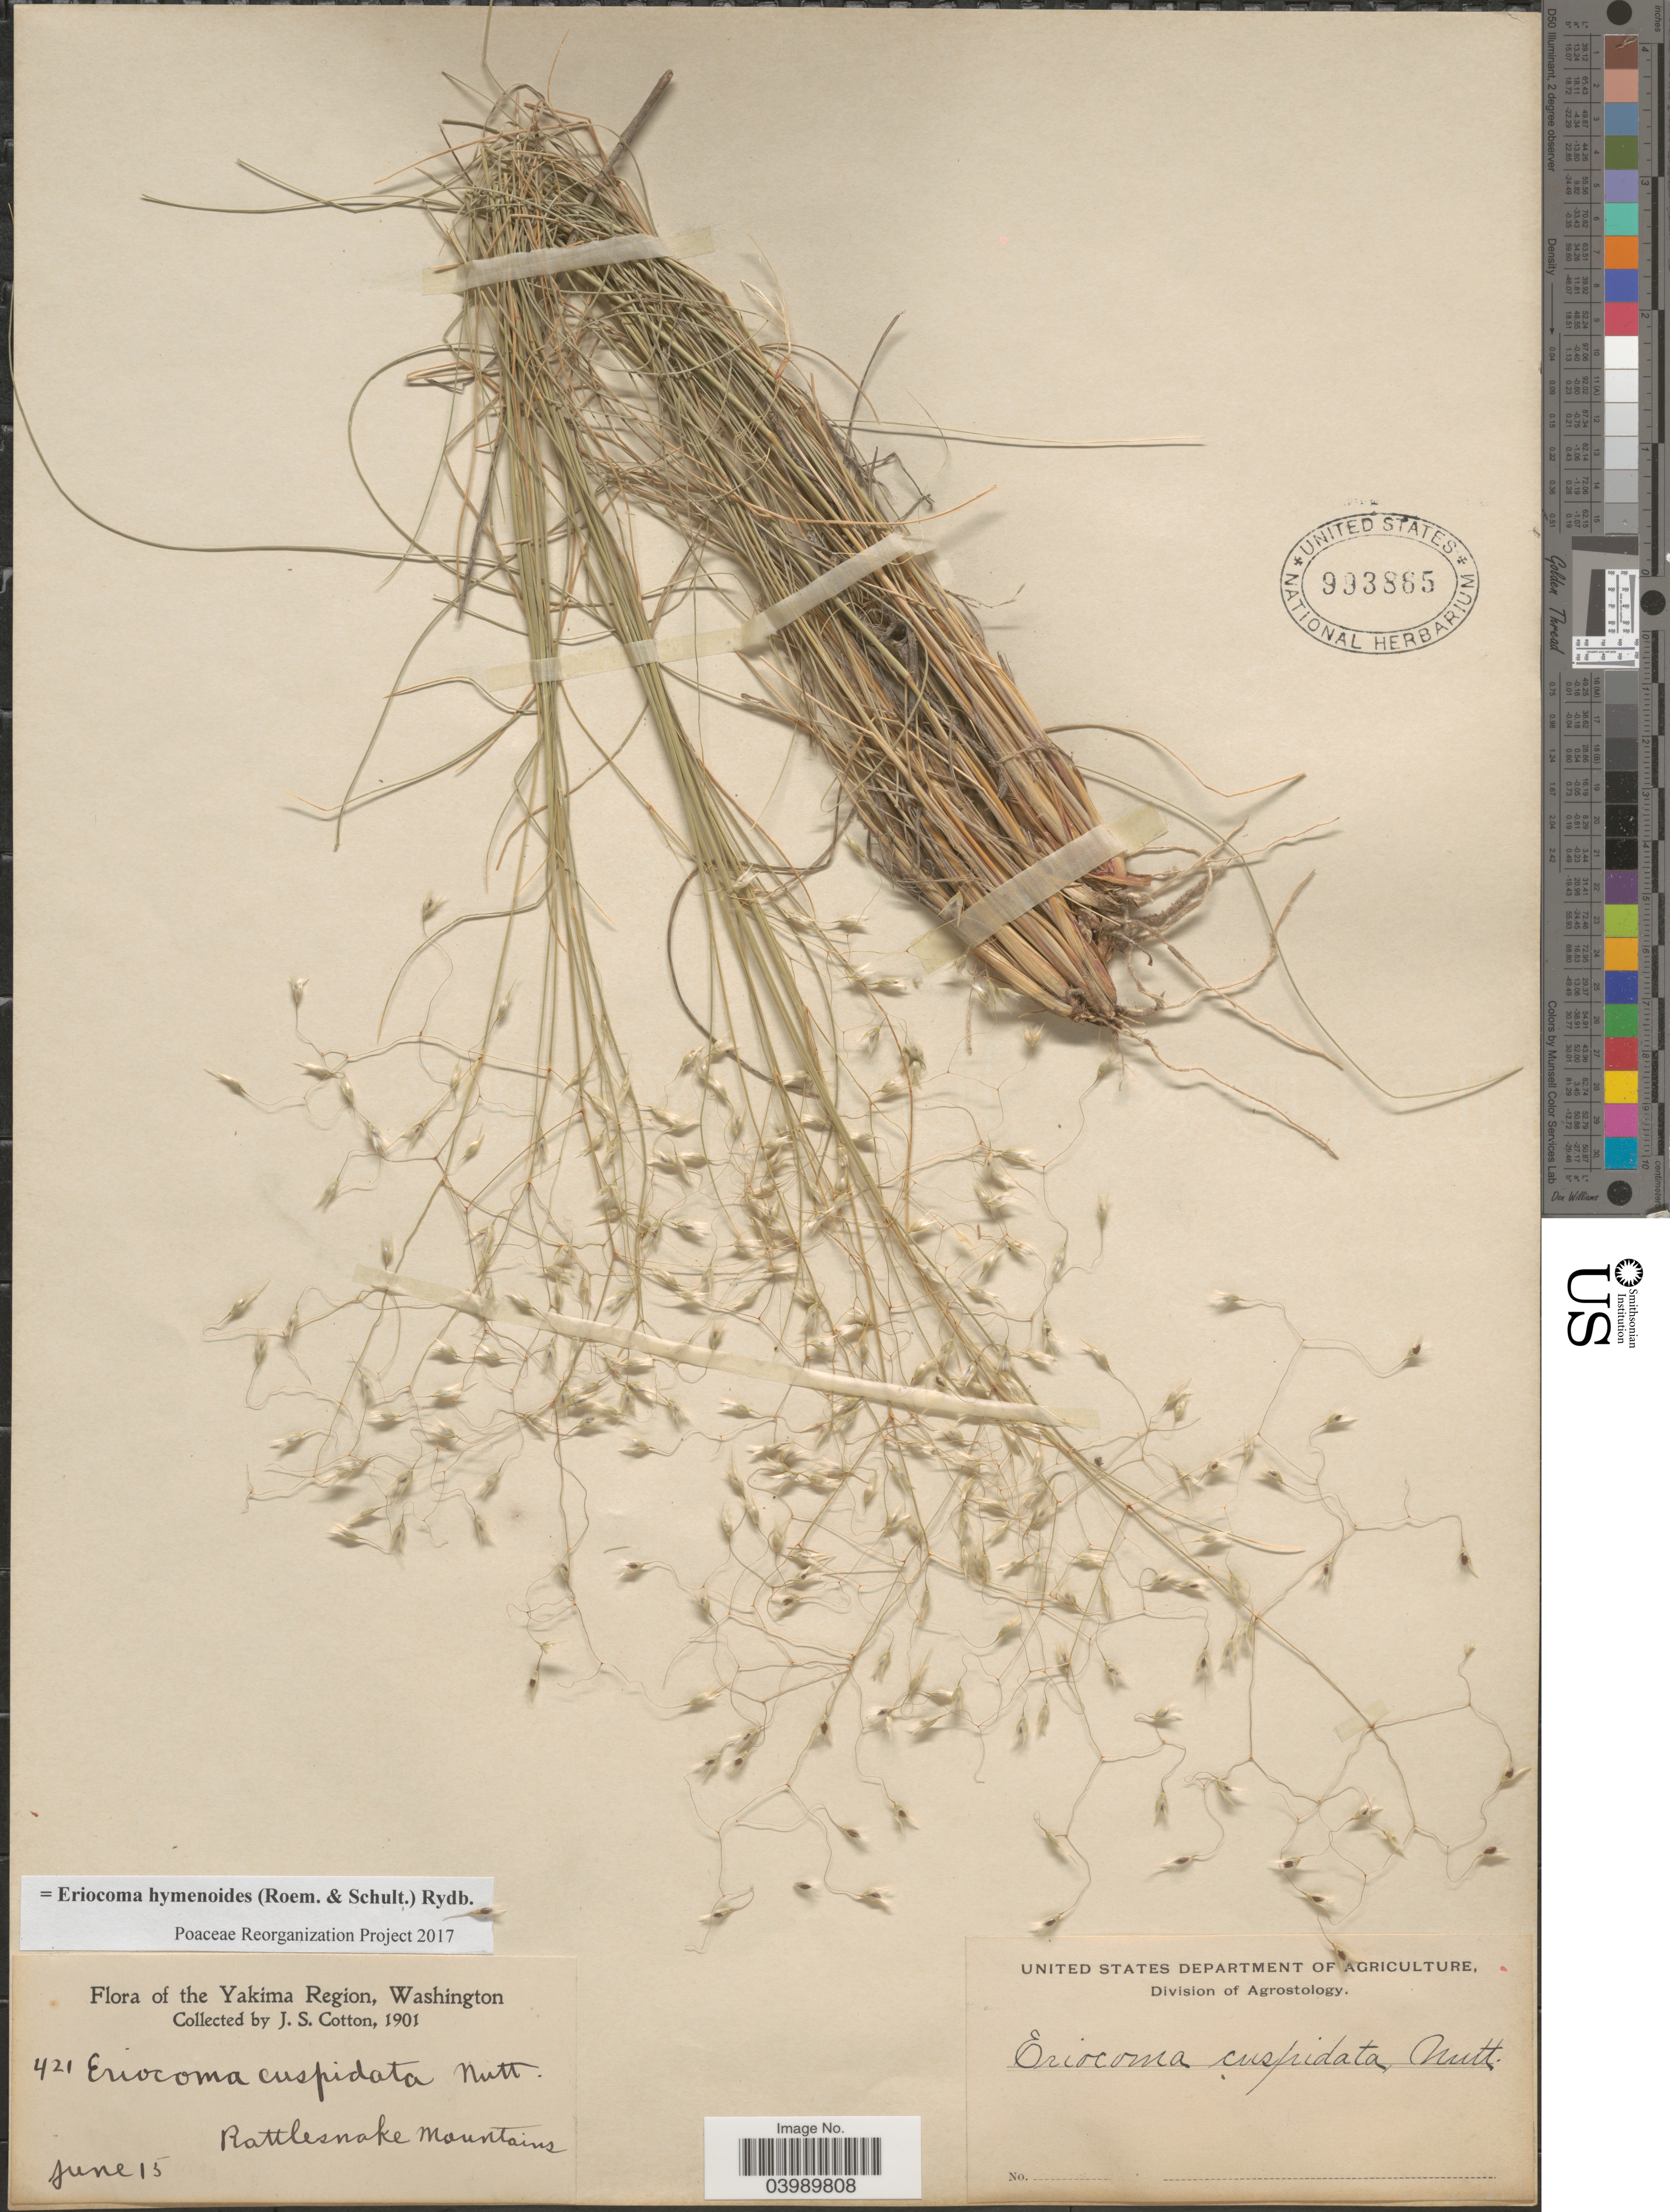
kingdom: Plantae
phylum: Tracheophyta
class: Liliopsida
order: Poales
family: Poaceae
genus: Eriocoma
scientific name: Eriocoma hymenoides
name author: (Roem. & Schult.) Rydb.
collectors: J. S. Cotton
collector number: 421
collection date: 1901-06-15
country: United States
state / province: Washington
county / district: Yakima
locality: Yakima Region. Rattlesnake Mountains.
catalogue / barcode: US 993865